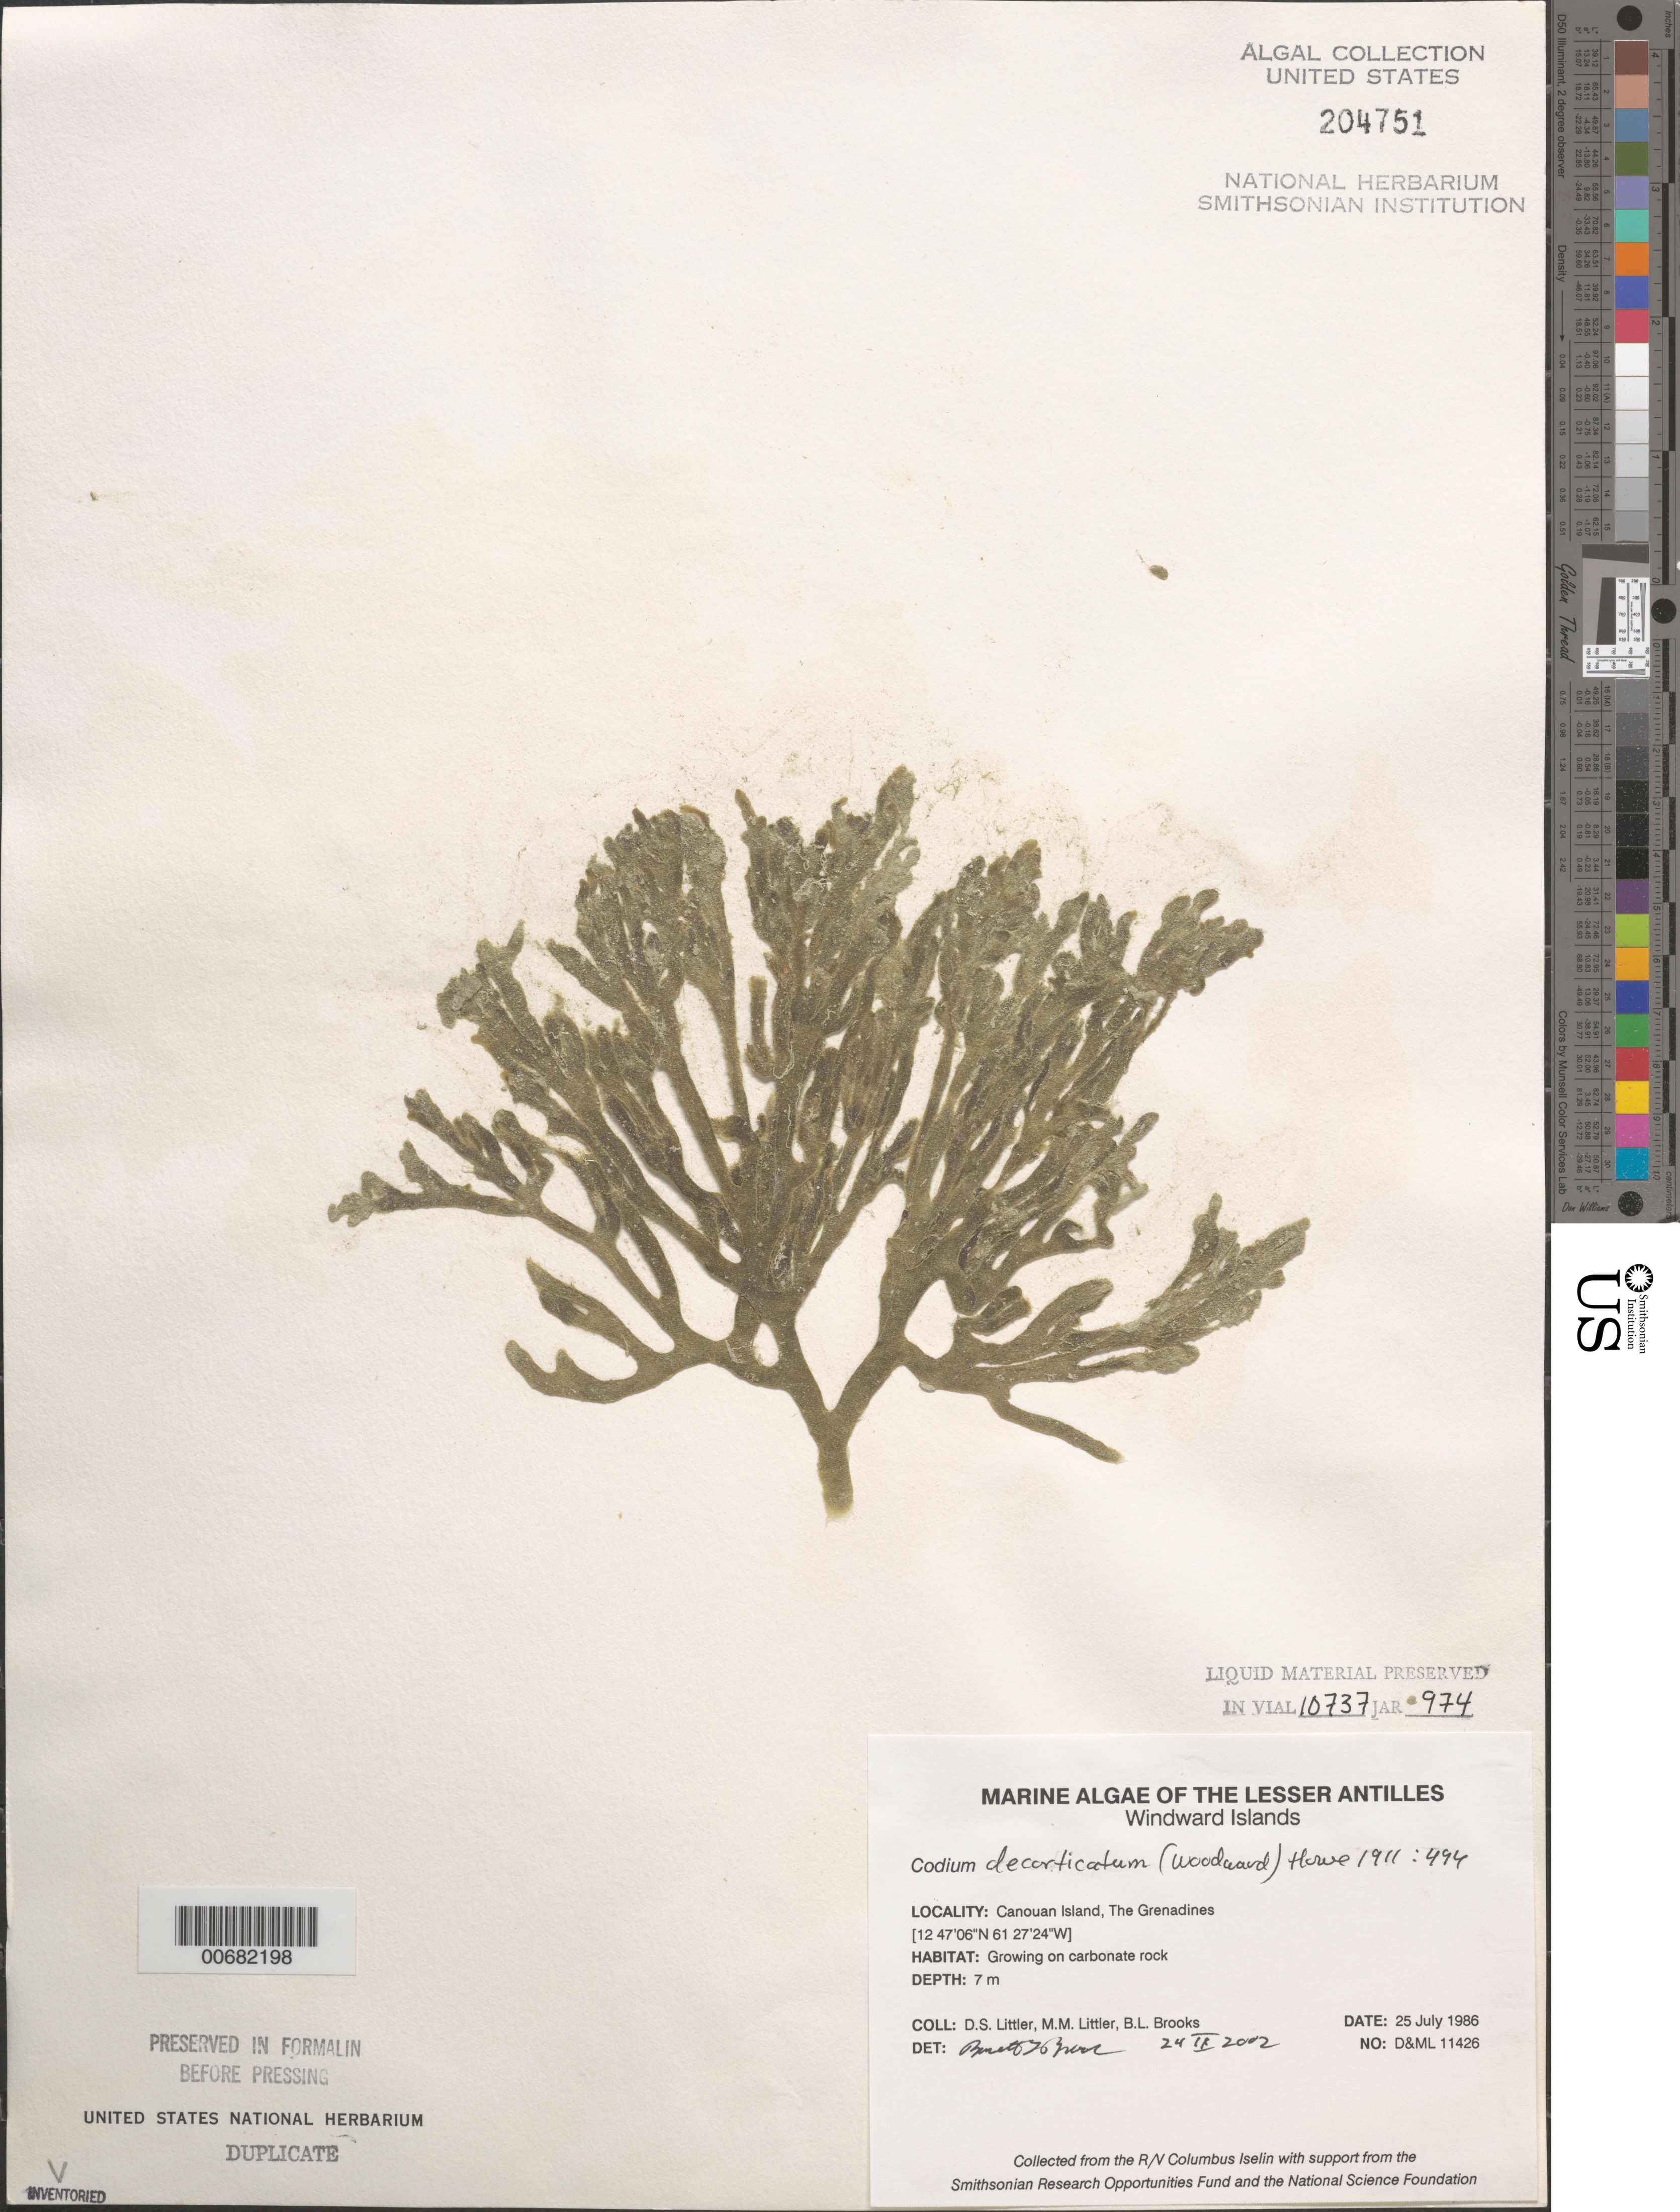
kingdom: Plantae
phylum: Chlorophyta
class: Ulvophyceae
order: Bryopsidales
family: Codiaceae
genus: Codium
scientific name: Codium decorticatum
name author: (Woodw.) M. Howe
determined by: Brooks, B. L., (BOT), Smithsonian Institution - National Museum of Natural History (UNITED STATES)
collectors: D. S. Littler, M. M. Littler & B. Brooks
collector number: D&ML 11426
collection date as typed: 25 Jul 1986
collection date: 1986-07-25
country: St. Vincent - Grenadines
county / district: Grenadines Parish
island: Canouan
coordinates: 12 47' 06" N, 61 27' 24" W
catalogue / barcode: US 204751